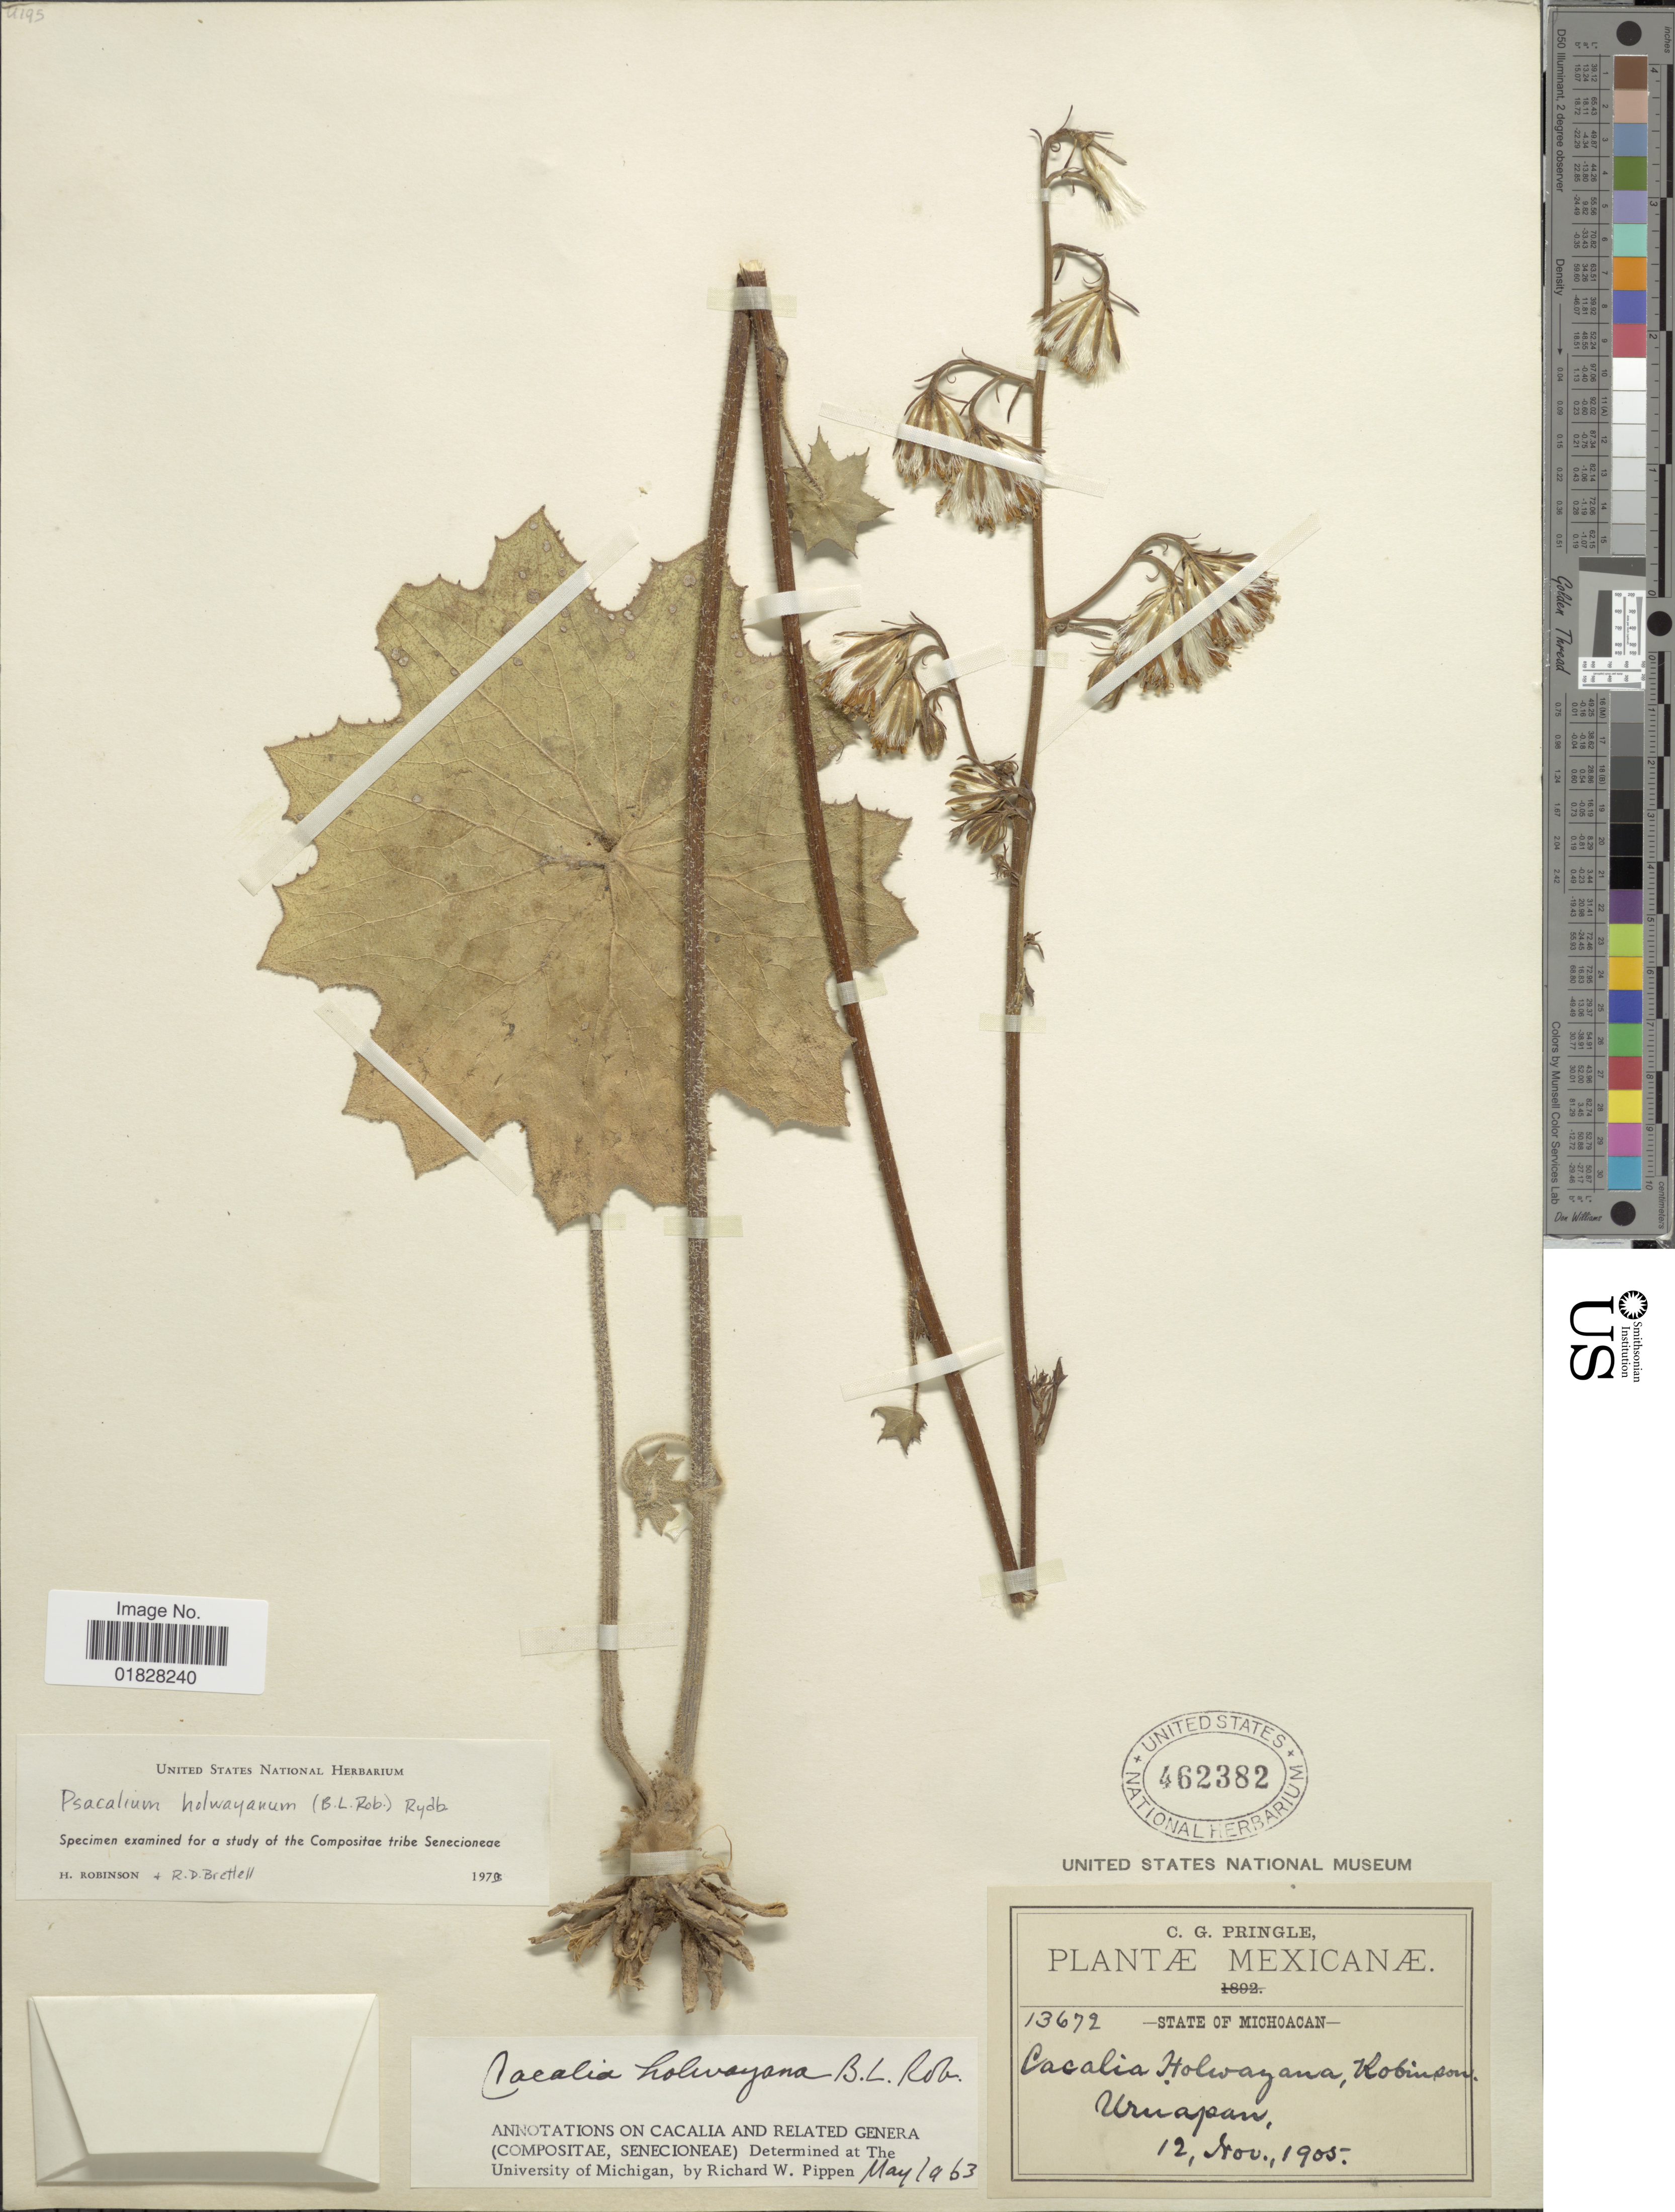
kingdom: Plantae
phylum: Tracheophyta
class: Magnoliopsida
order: Asterales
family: Asteraceae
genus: Psacalium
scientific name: Psacalium holwayana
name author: (B.L. Rob.) Rydb.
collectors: C. G. Pringle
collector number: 13672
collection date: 1905-11-12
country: Mexico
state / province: Michoacán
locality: State of Michoacan. Uruapan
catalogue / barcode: US 462382